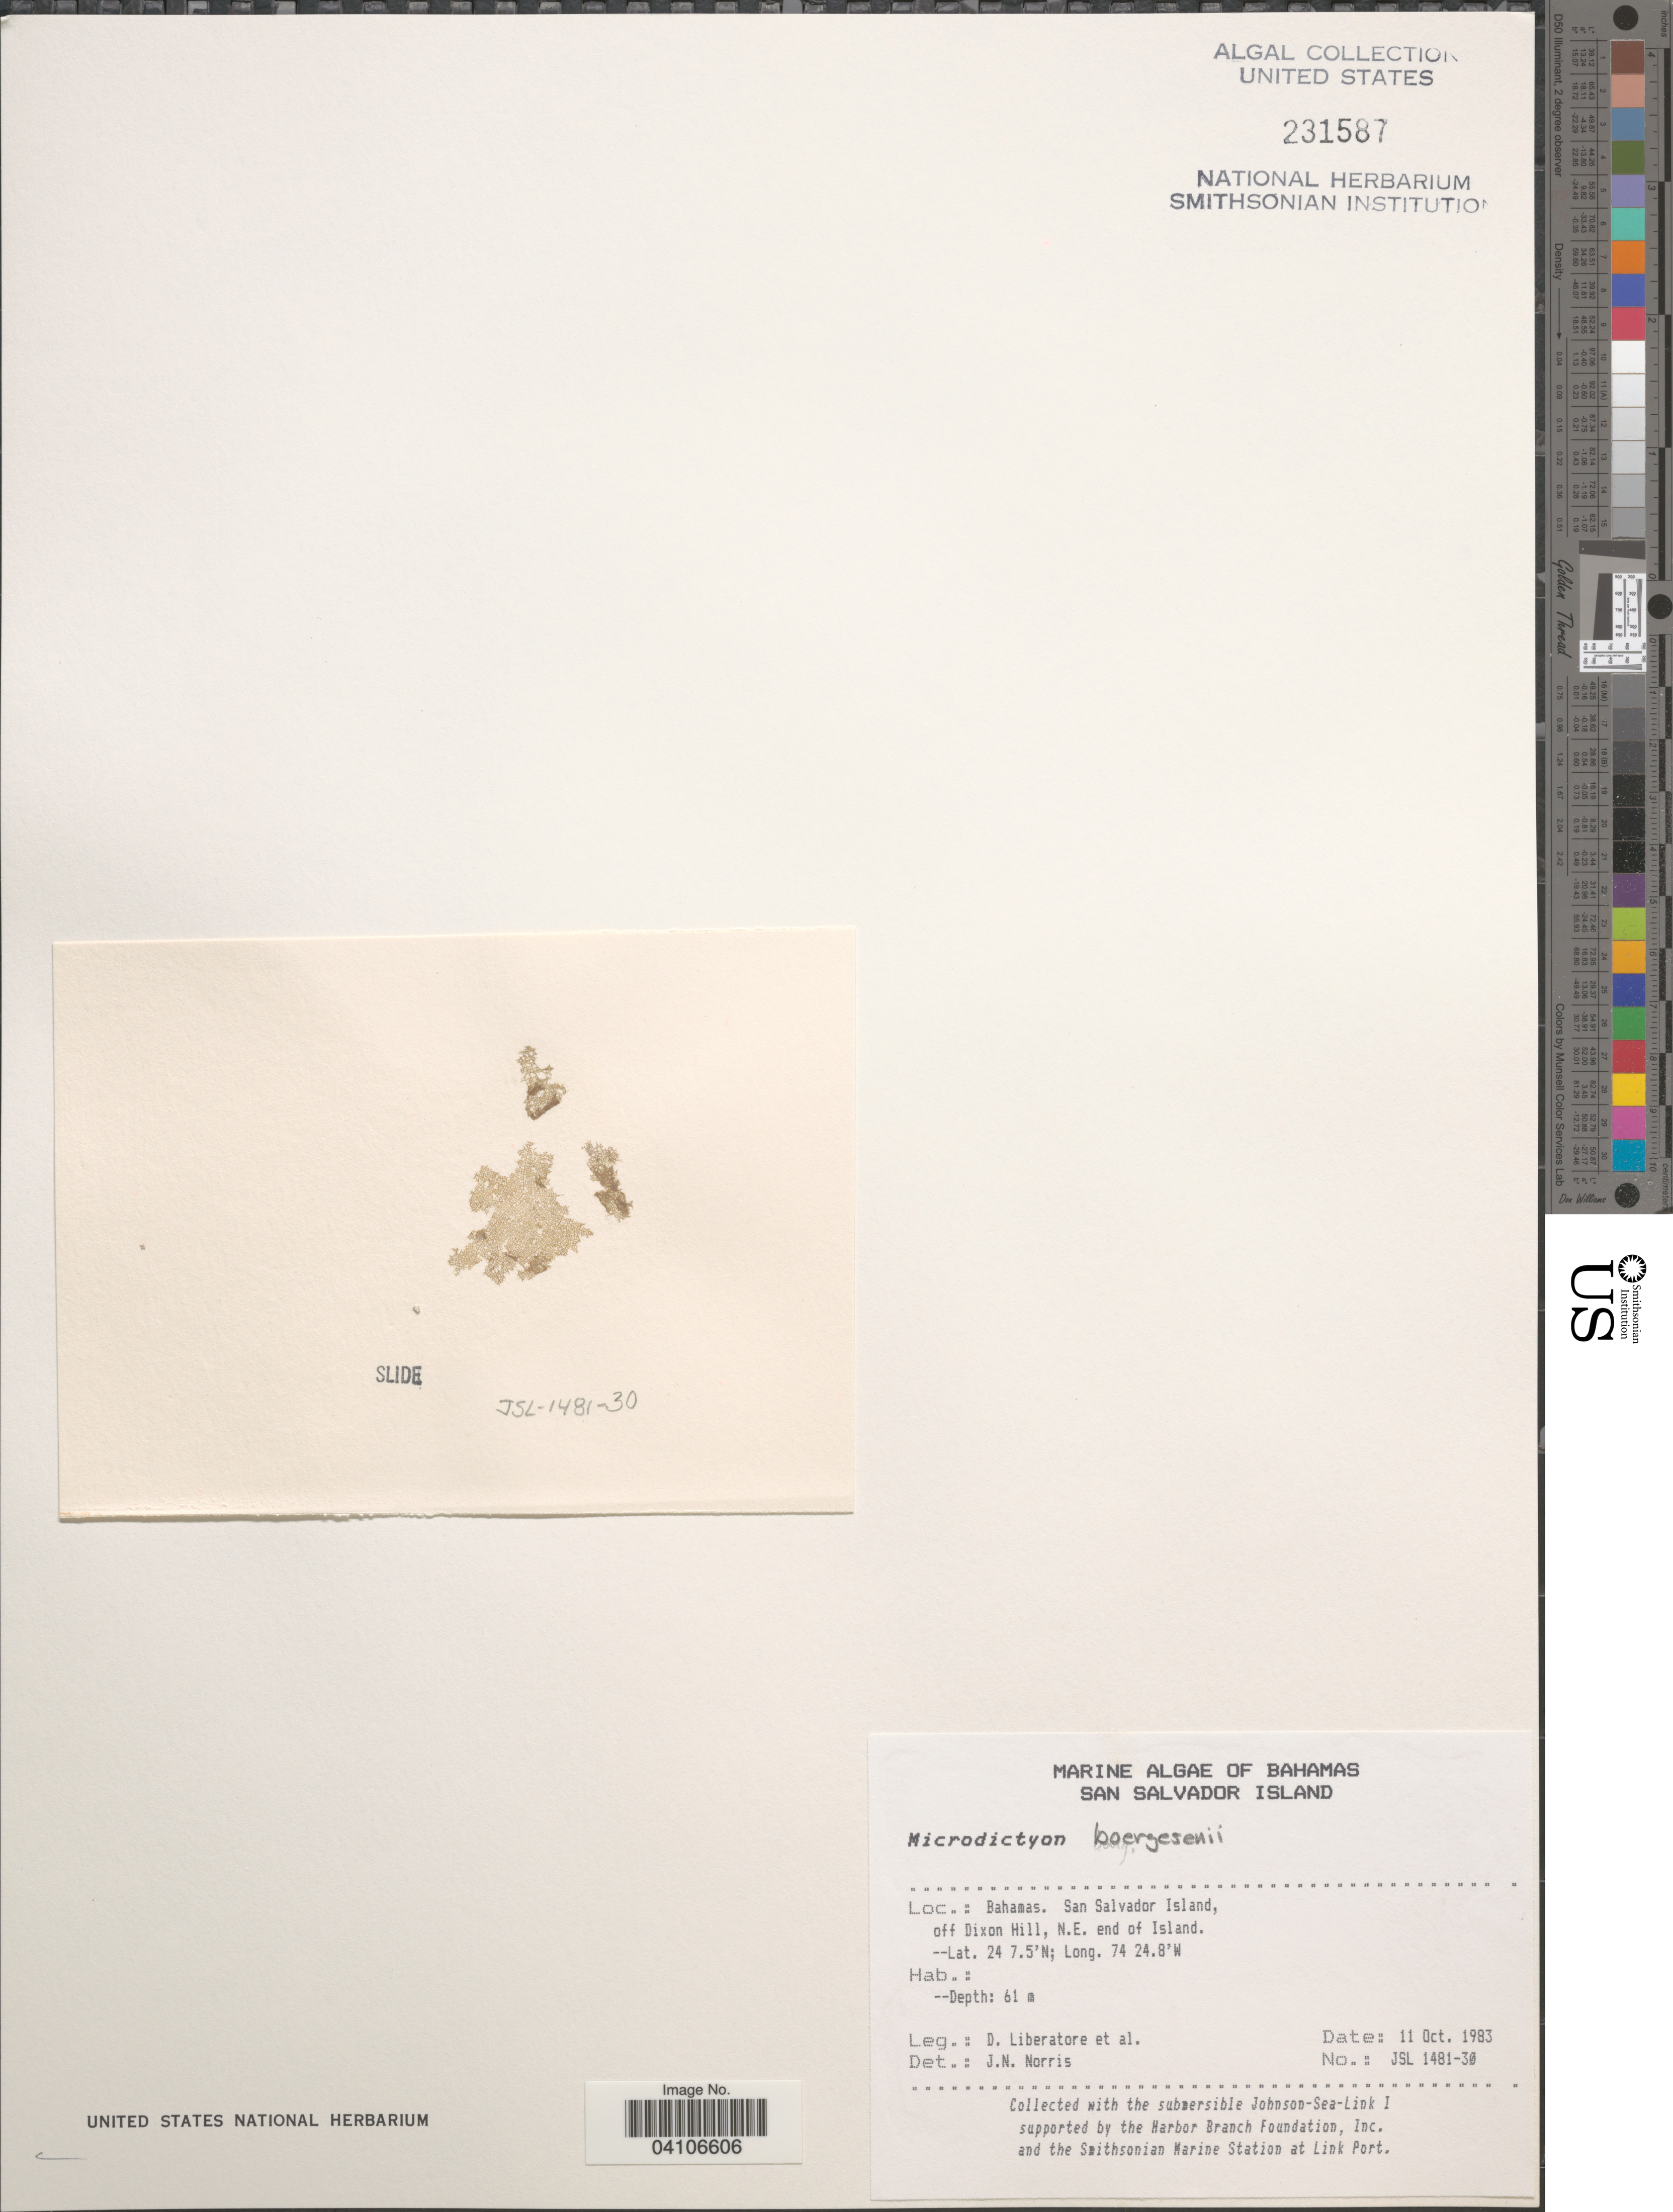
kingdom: Plantae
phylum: Chlorophyta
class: Ulvophyceae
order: Cladophorales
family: Anadyomenaceae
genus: Microdictyon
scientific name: Microdictyon boergesenii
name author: Setch.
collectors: D. Liberatore & et al.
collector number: JSL 1494-49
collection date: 1983-10-11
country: Bahamas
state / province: San Salvador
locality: San Salvador Island, off Dixon Hill, N.E. end of Island.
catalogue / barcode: US 231587